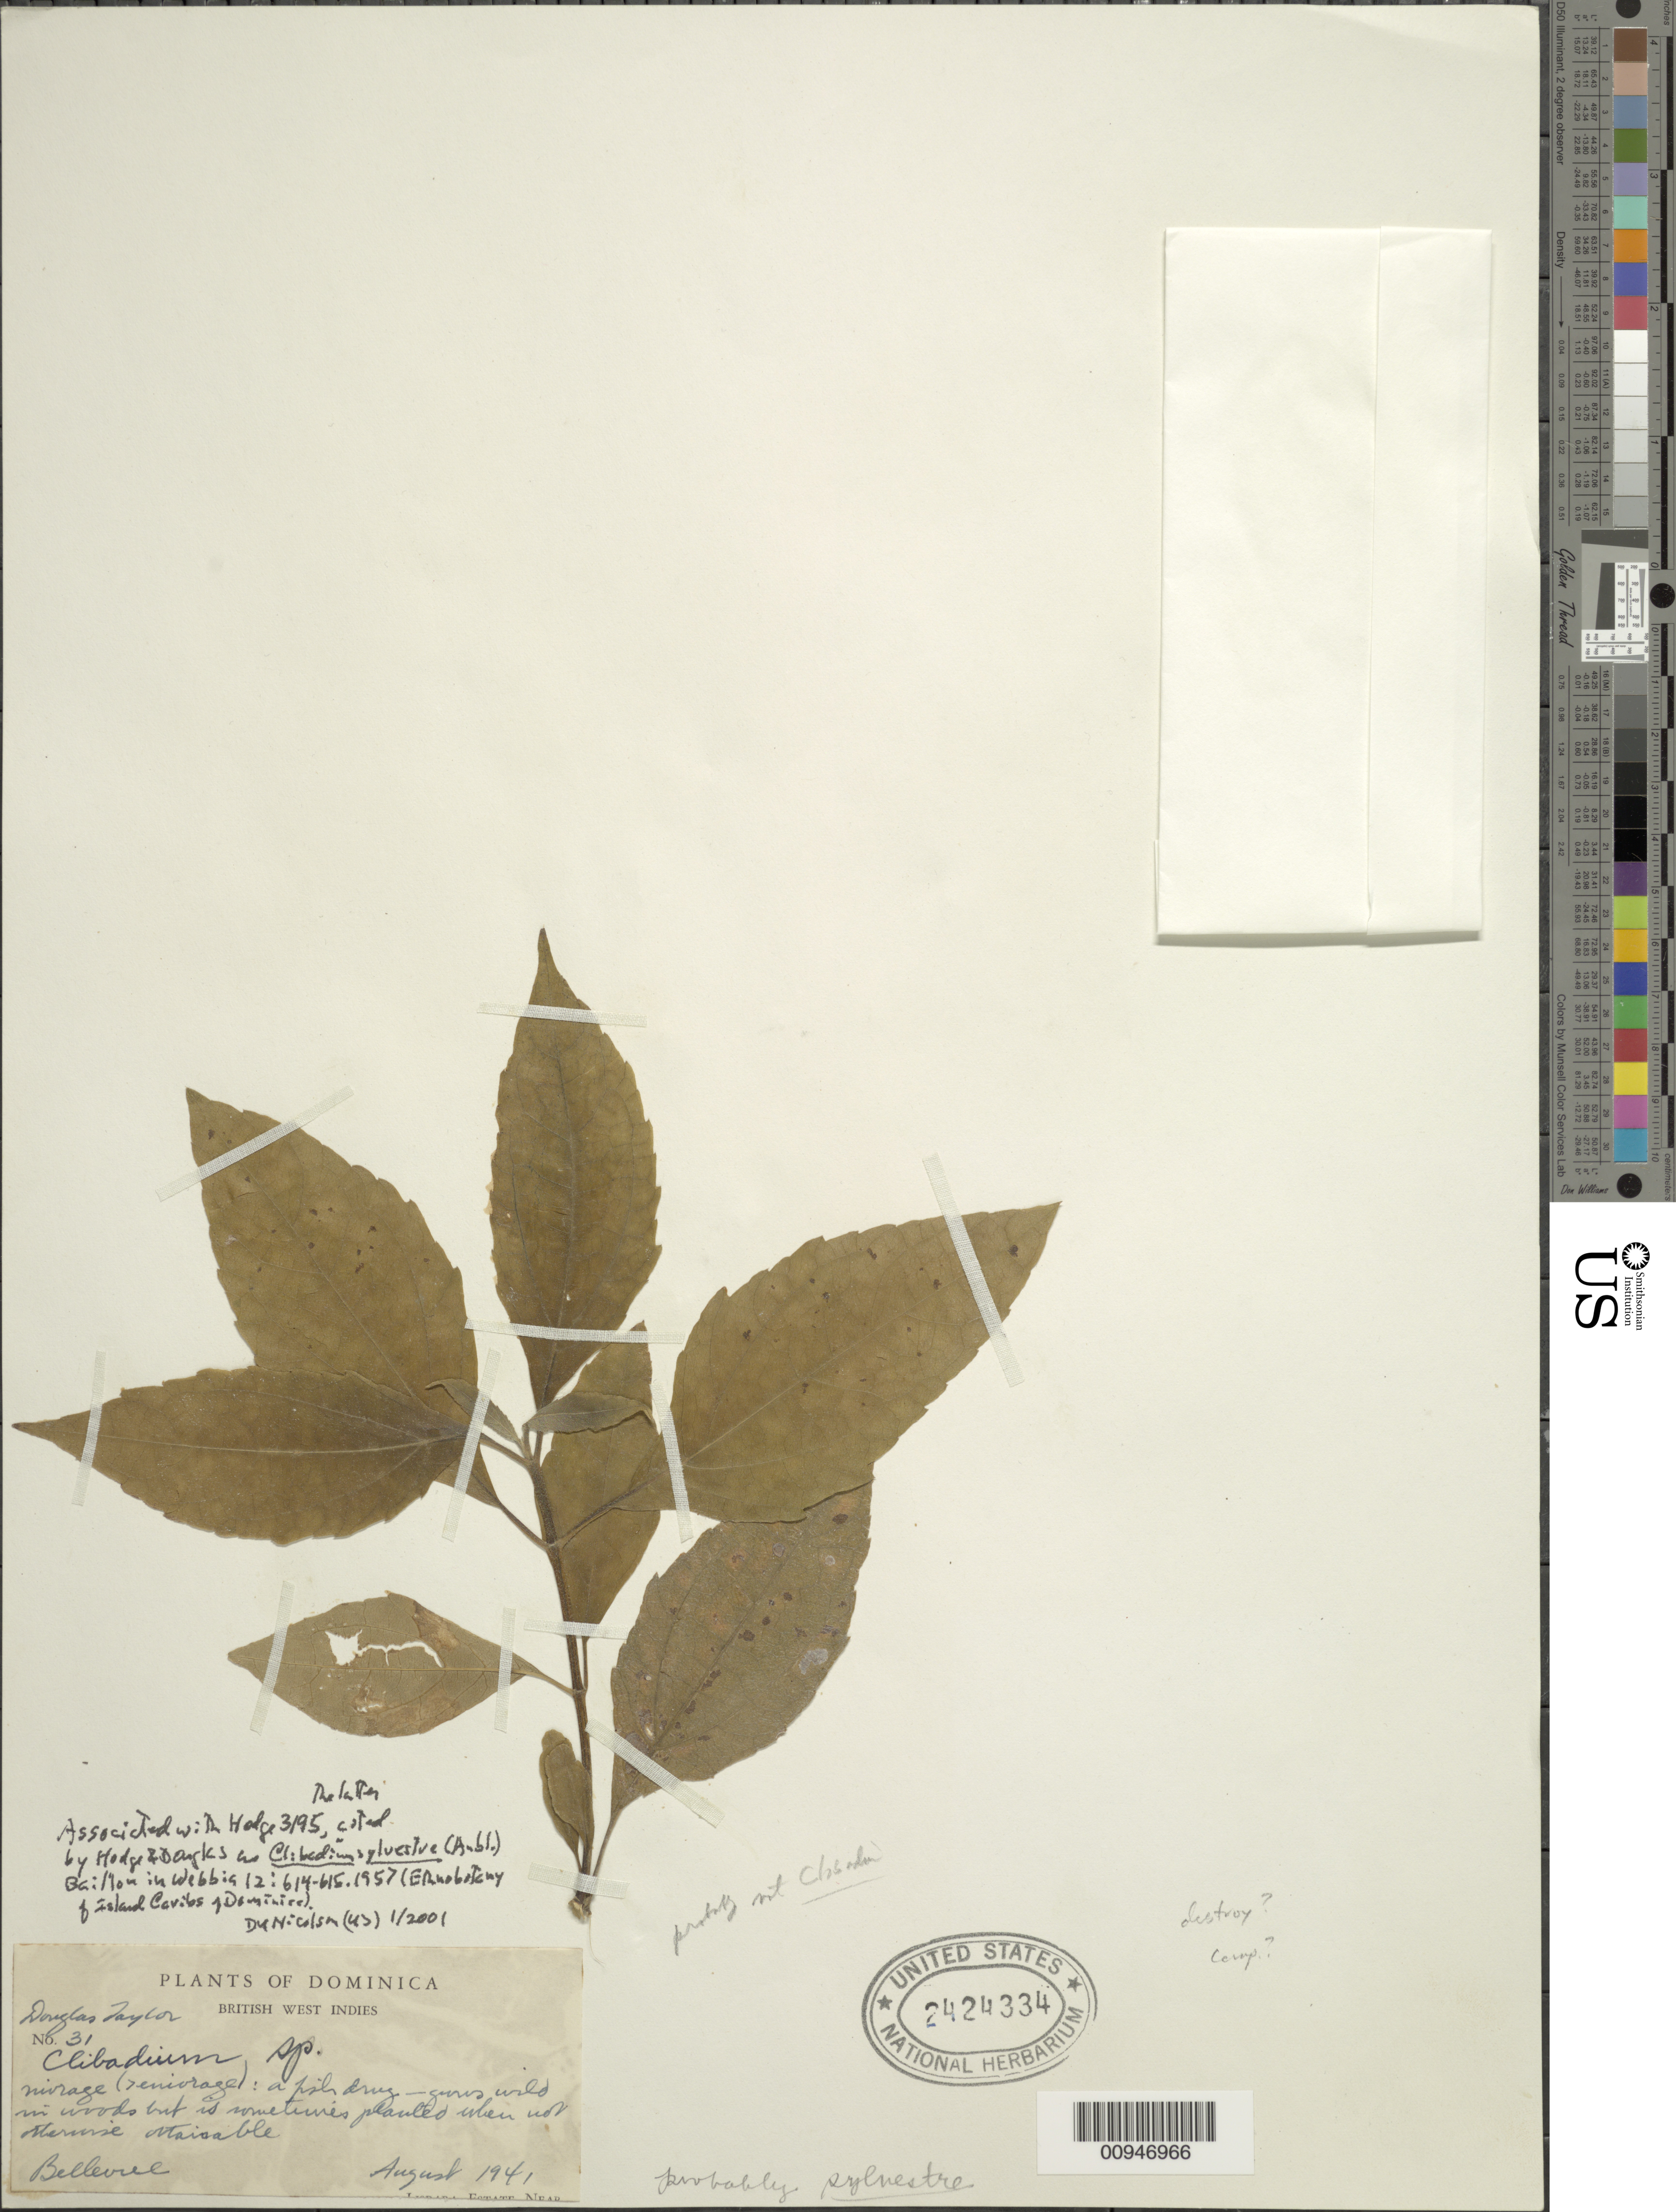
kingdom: Plantae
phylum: Tracheophyta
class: Magnoliopsida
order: Asterales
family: Asteraceae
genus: Clibadium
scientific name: Clibadium sylvestre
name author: (Aubl.) Baill.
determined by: Nicolson, Dan H.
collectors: D. Taylor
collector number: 31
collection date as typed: Aug 1941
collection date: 1941-08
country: Dominica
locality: Bellevue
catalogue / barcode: US 2424334